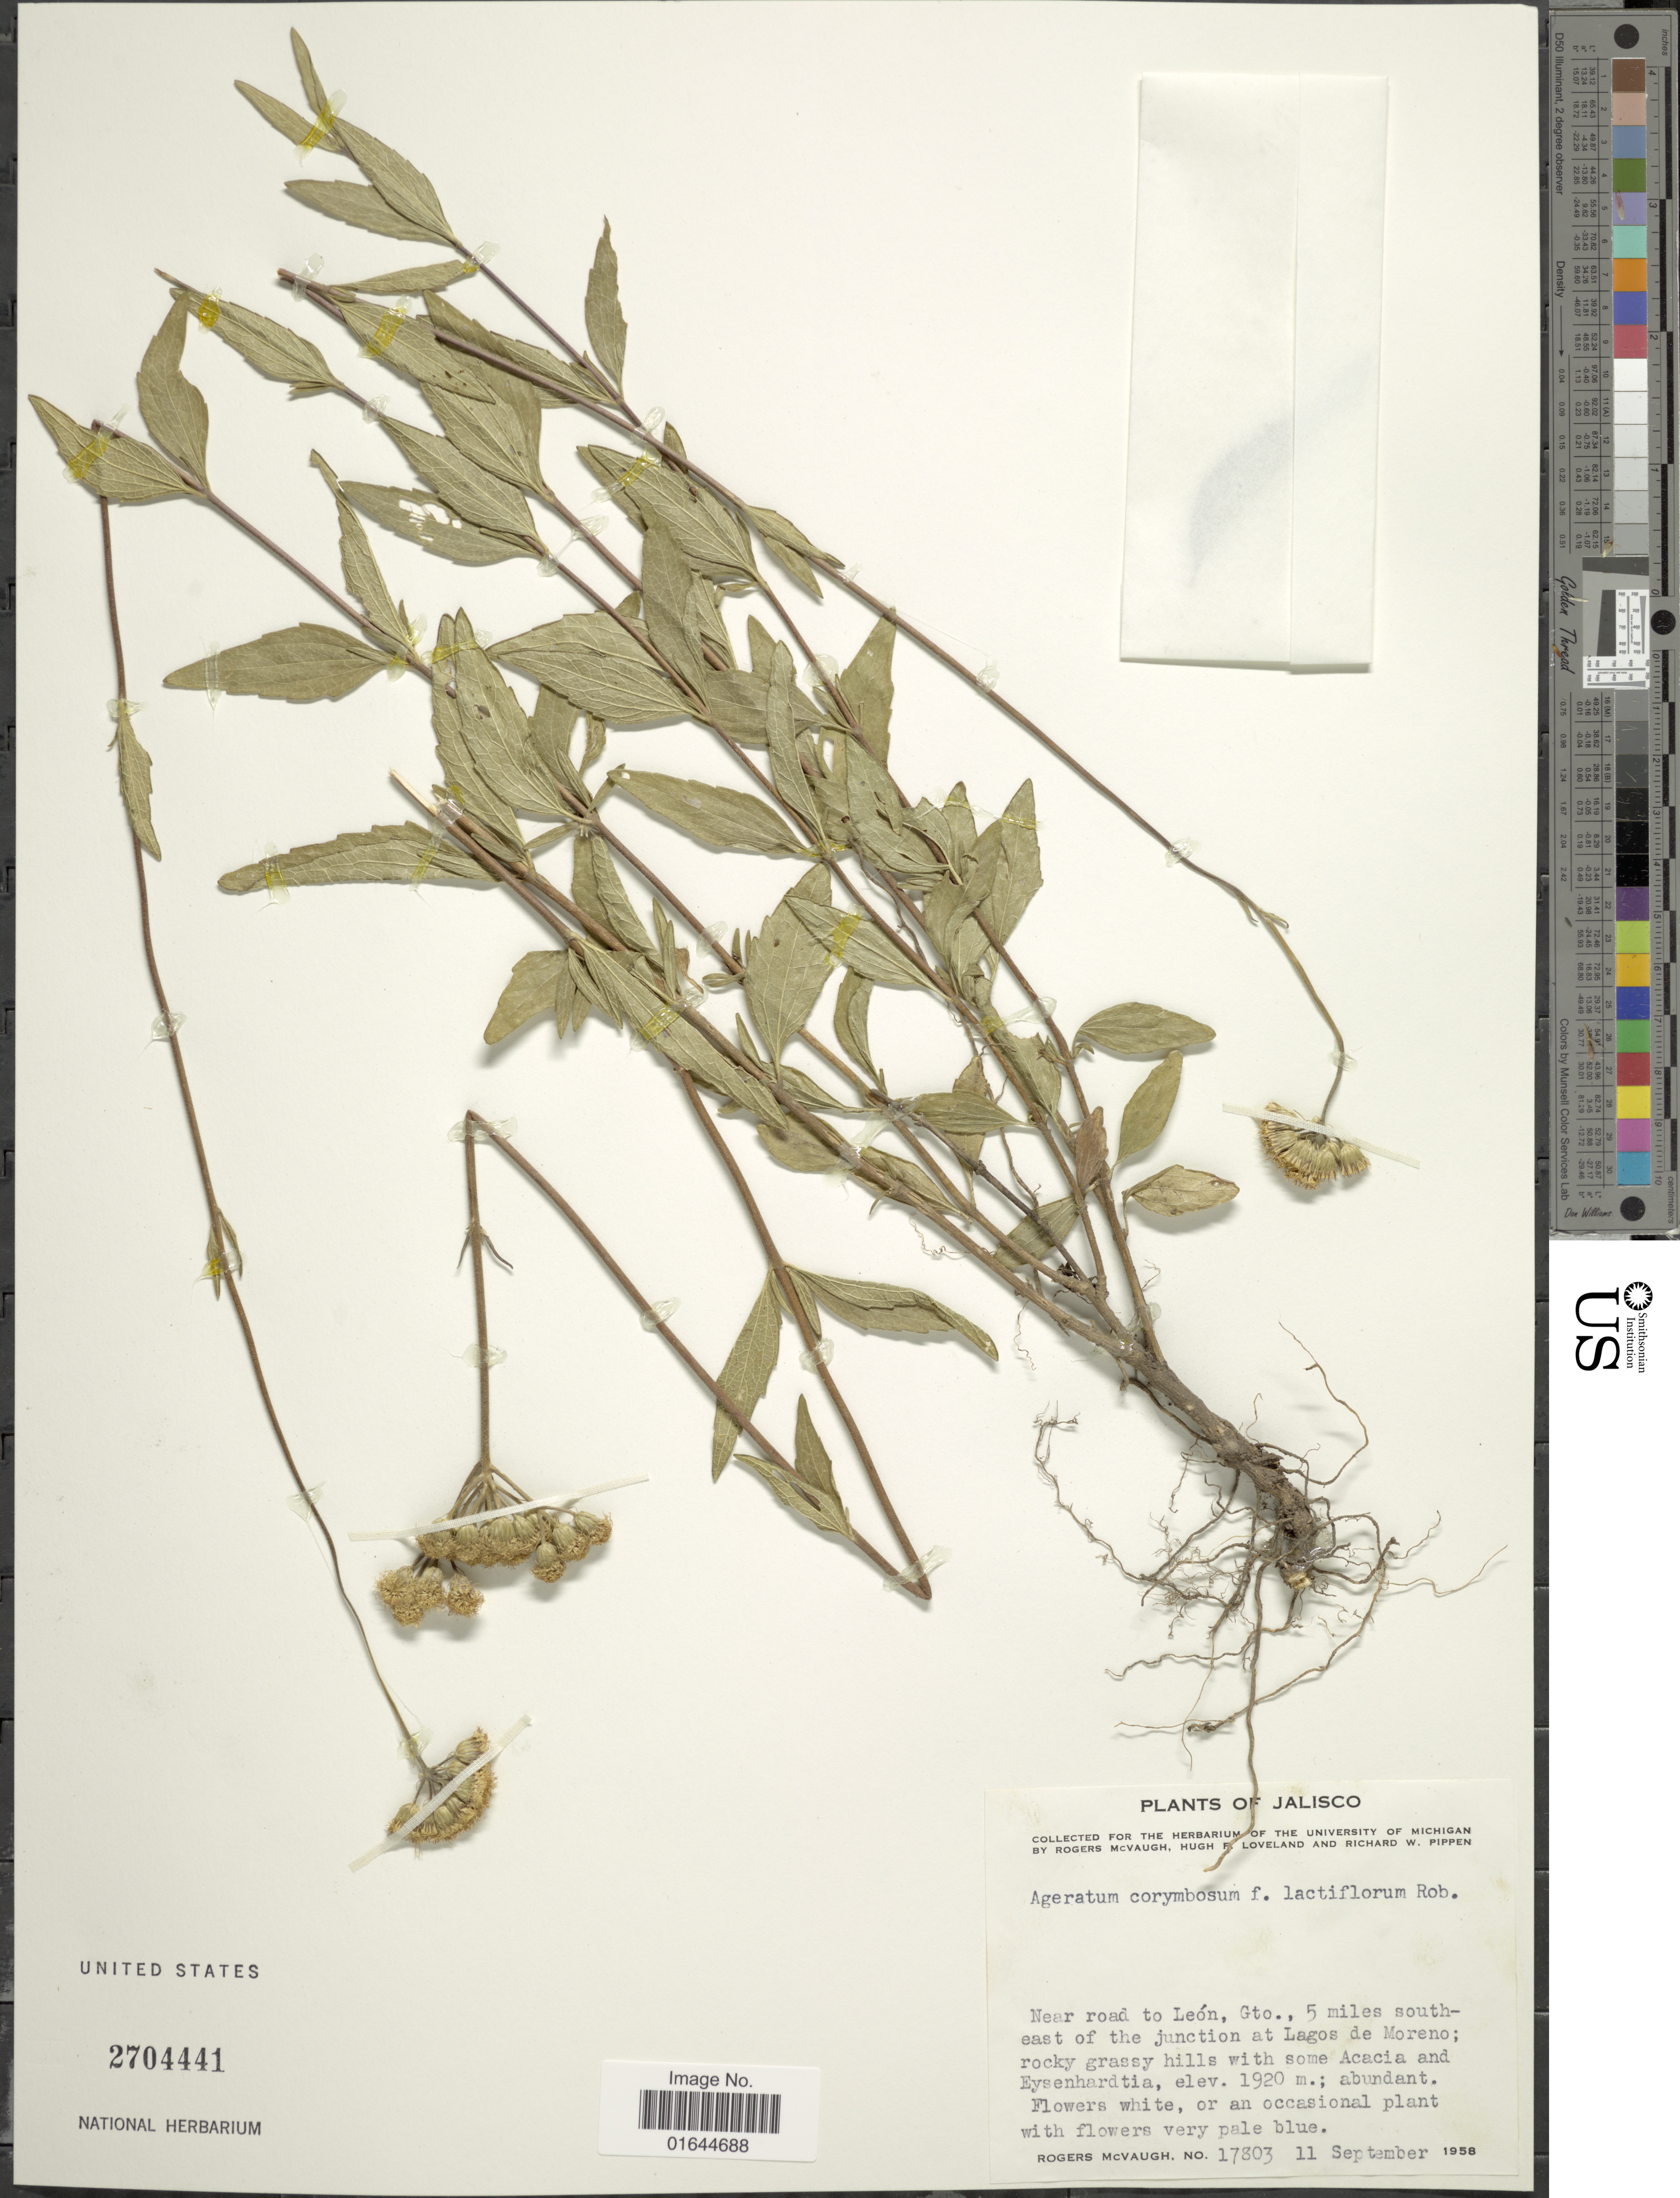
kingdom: Plantae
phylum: Tracheophyta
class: Magnoliopsida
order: Asterales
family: Asteraceae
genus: Ageratum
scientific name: Ageratum corymbosum f. lactiflorum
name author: B.L. Rob.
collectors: R. McVaugh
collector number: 17803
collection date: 1958-09-11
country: Mexico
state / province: Jalisco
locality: Jalisco, near road to León, Gto., 5 miles south-east of the junction at Lagos de Moreno.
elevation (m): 1920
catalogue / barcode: US 2704441